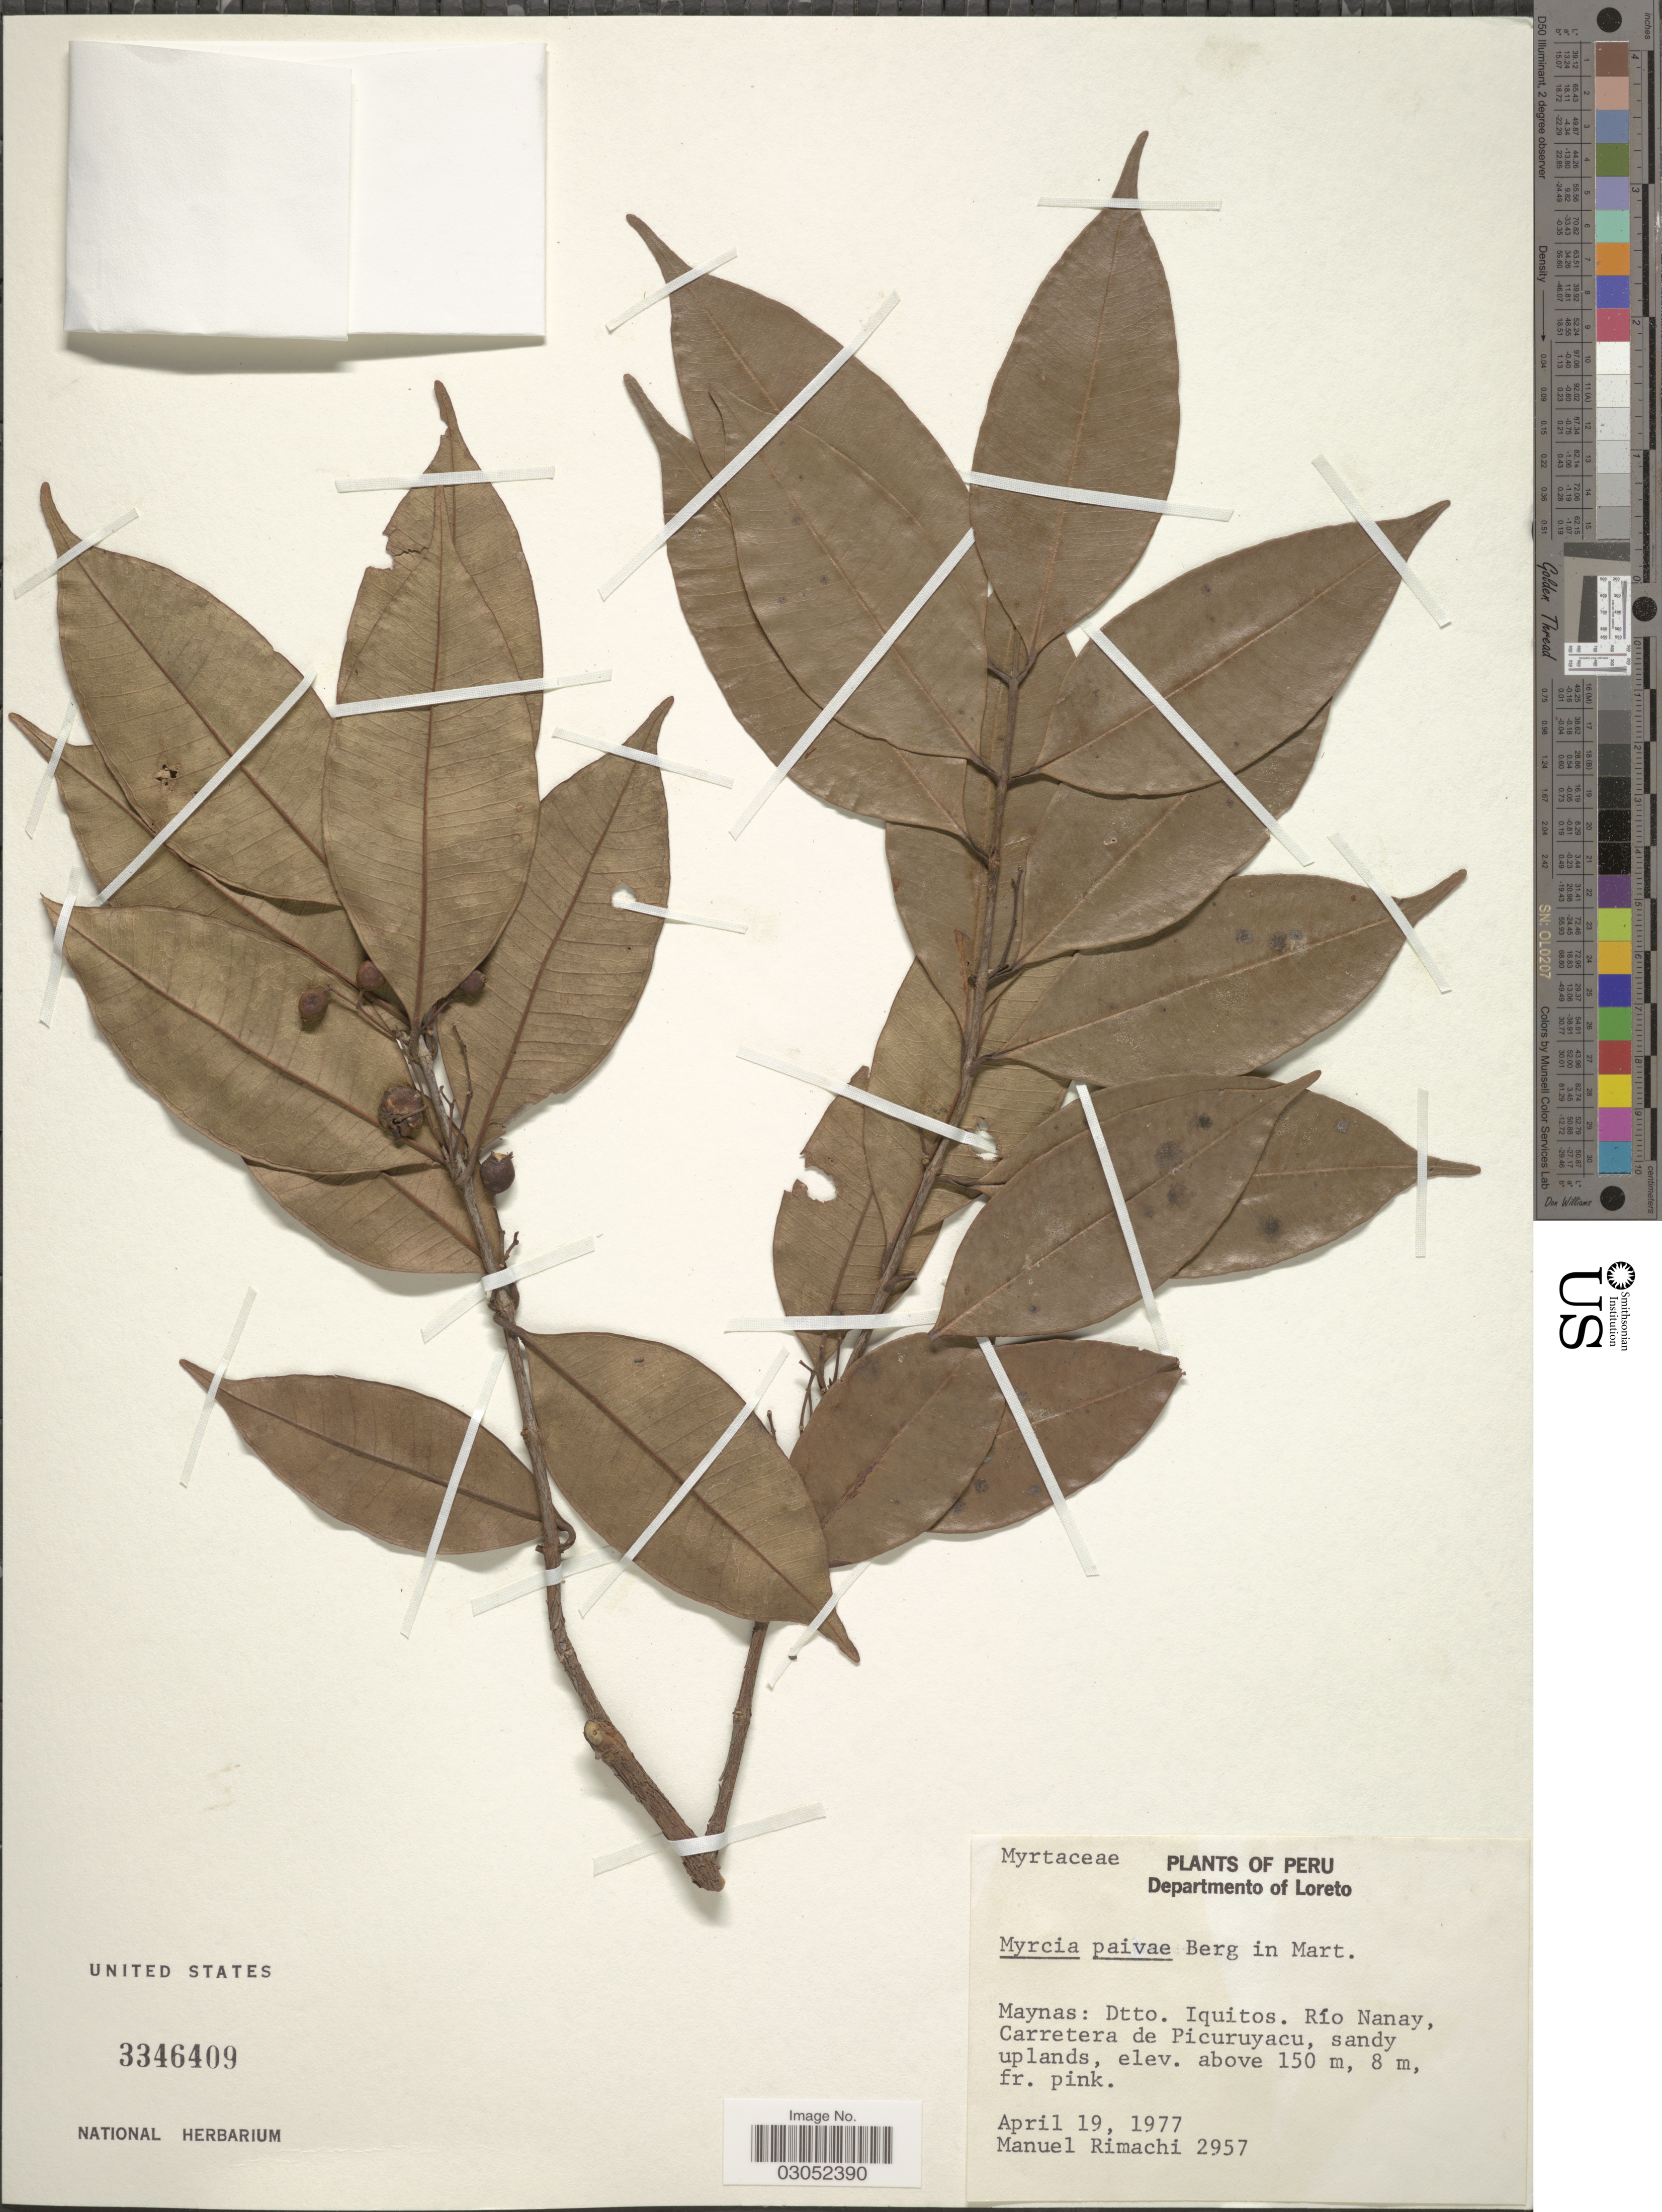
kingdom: Plantae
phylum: Tracheophyta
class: Magnoliopsida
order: Myrtales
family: Myrtaceae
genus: Myrcia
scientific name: Myrcia paivae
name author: O. Berg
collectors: M. Rimachi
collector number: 2957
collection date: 1977-04-19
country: Peru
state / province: Loreto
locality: Departmento of Loreto. Maynas: Dtto. Iquitos. Río Nanay, Carretera de Picuruyacu.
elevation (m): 150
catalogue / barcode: US 3346409